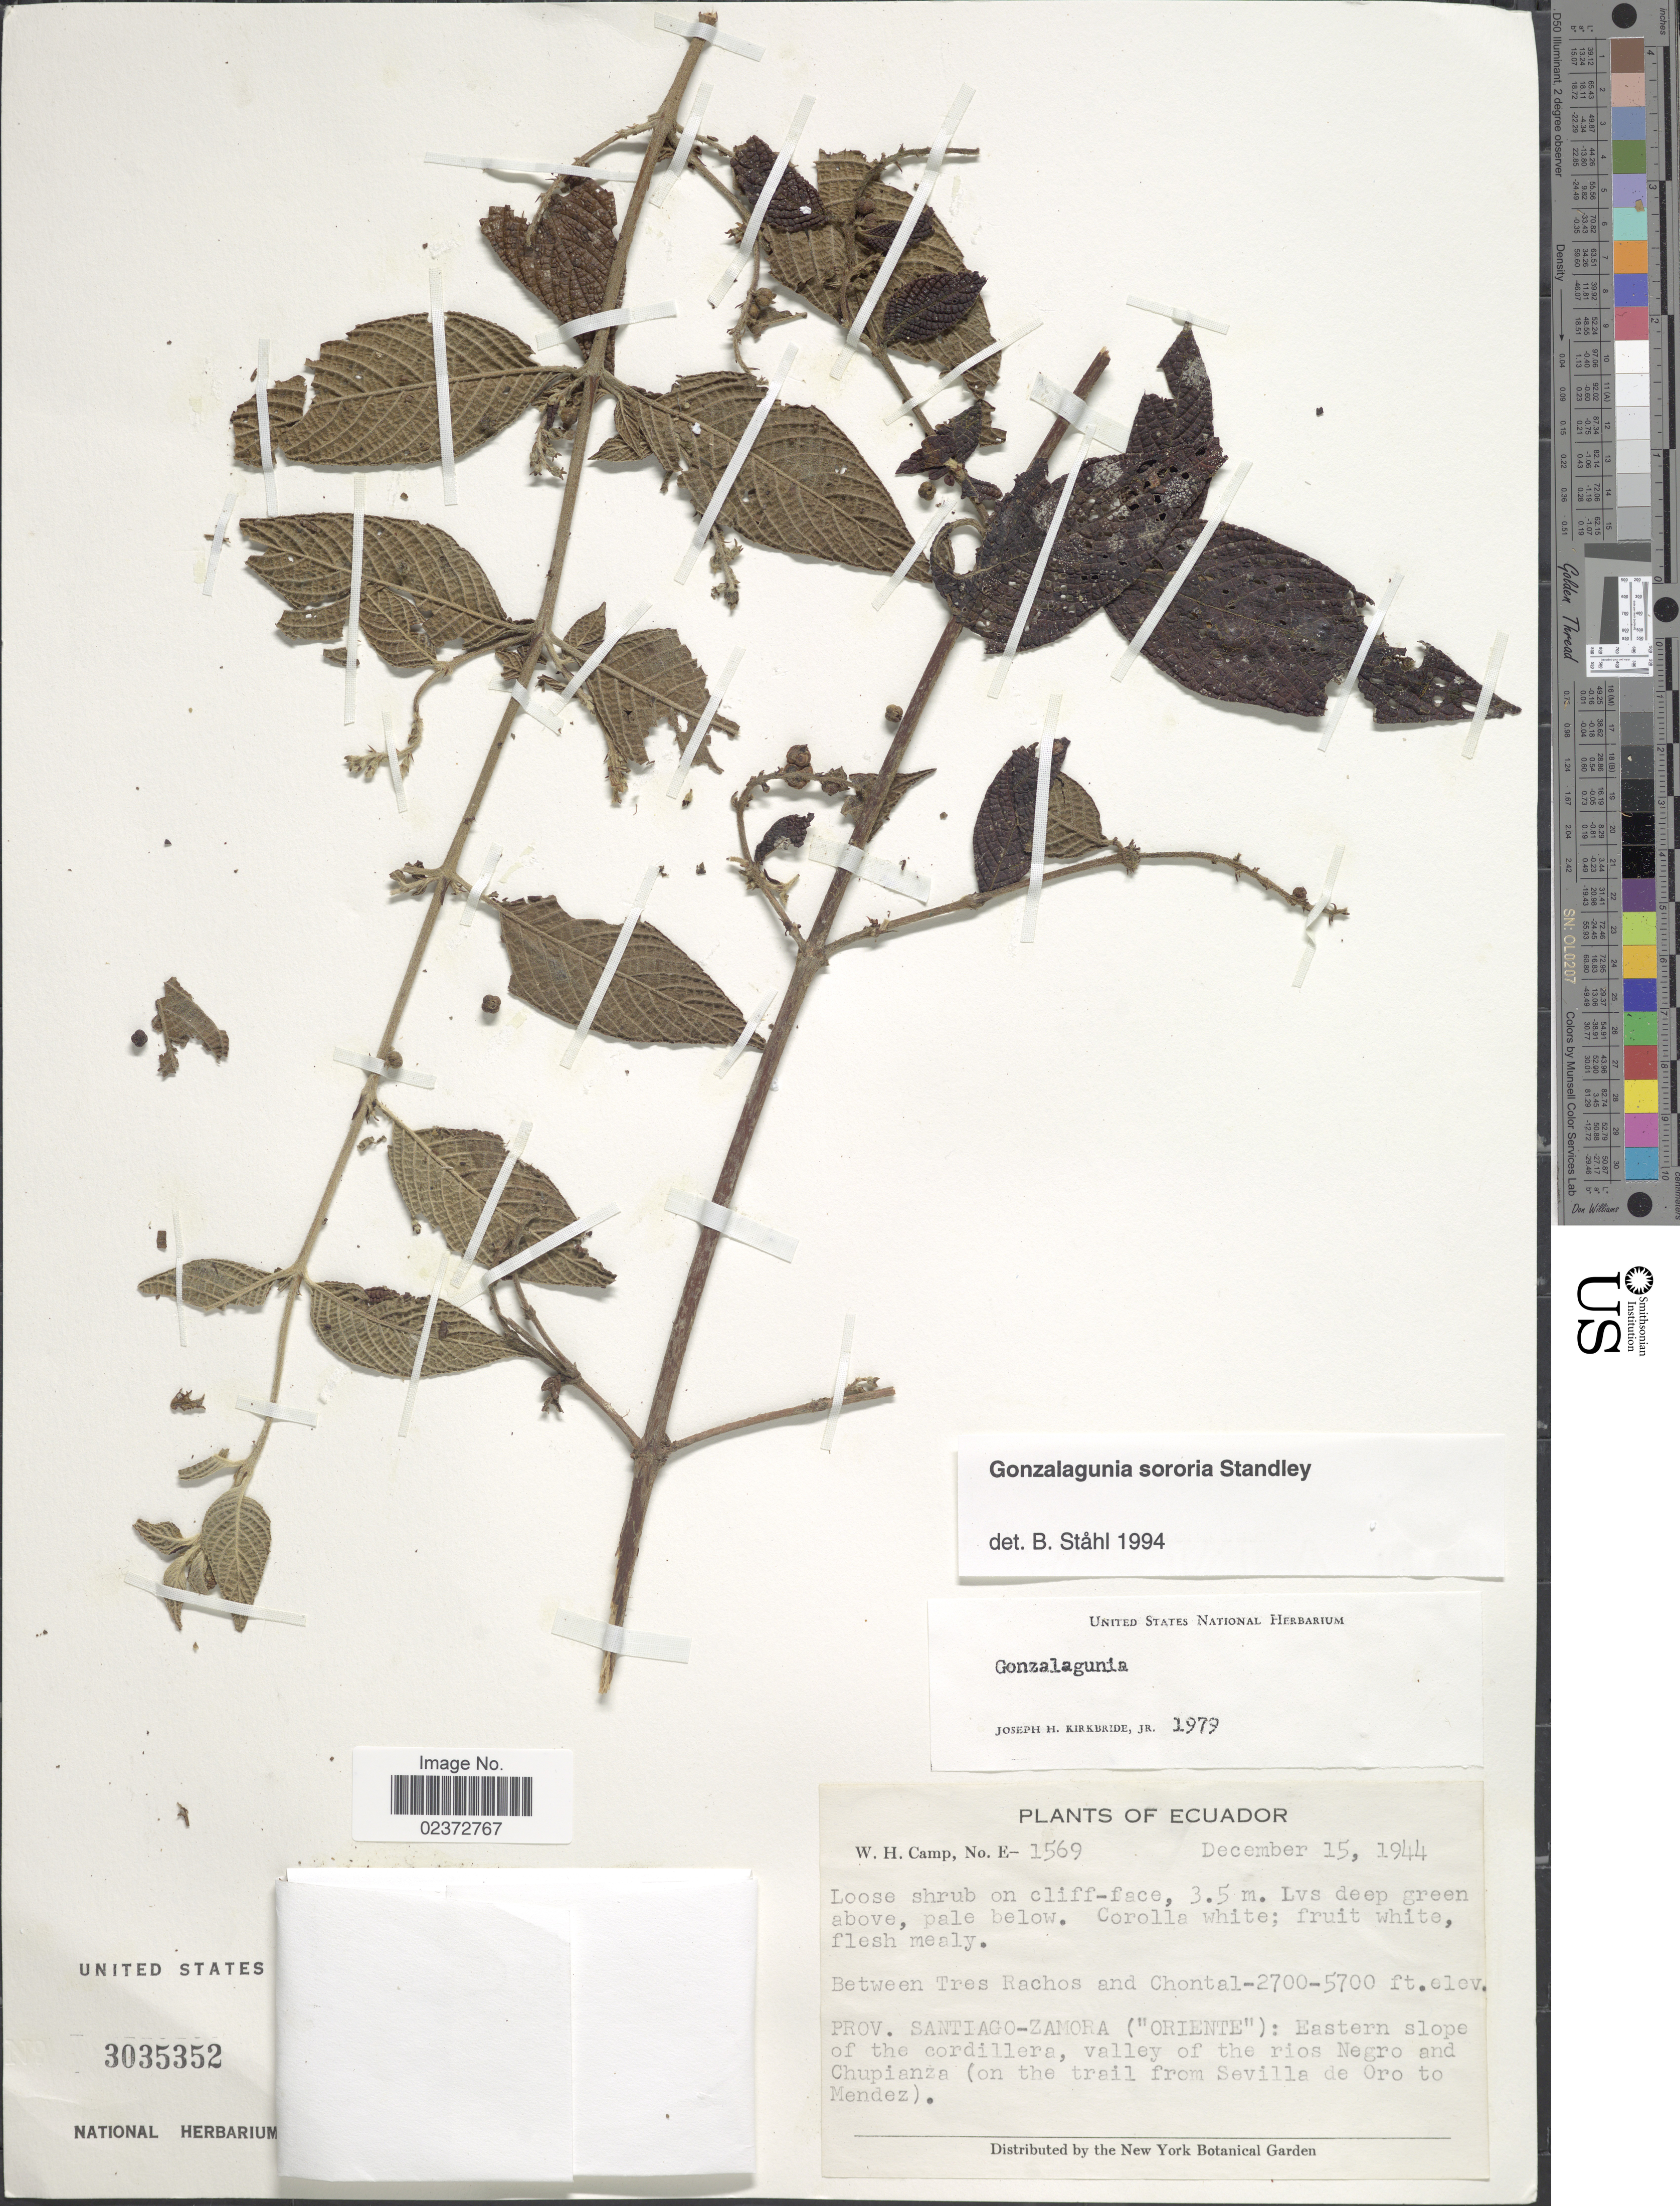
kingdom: Plantae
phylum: Tracheophyta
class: Magnoliopsida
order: Gentianales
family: Rubiaceae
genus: Gonzalagunia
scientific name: Gonzalagunia sororia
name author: Standl.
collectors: W. H. Camp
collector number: E-1569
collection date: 1944-12-15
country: Ecuador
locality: Between Tres Rachos and Chontal, Prov. Santiago-Zamora ('Oriente'): Eastern slopes of the cordillera, valley of the rios Negro and Chupianza (on the trail from Sevilla de Oro to Mendez)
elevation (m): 823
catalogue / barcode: US 3035352